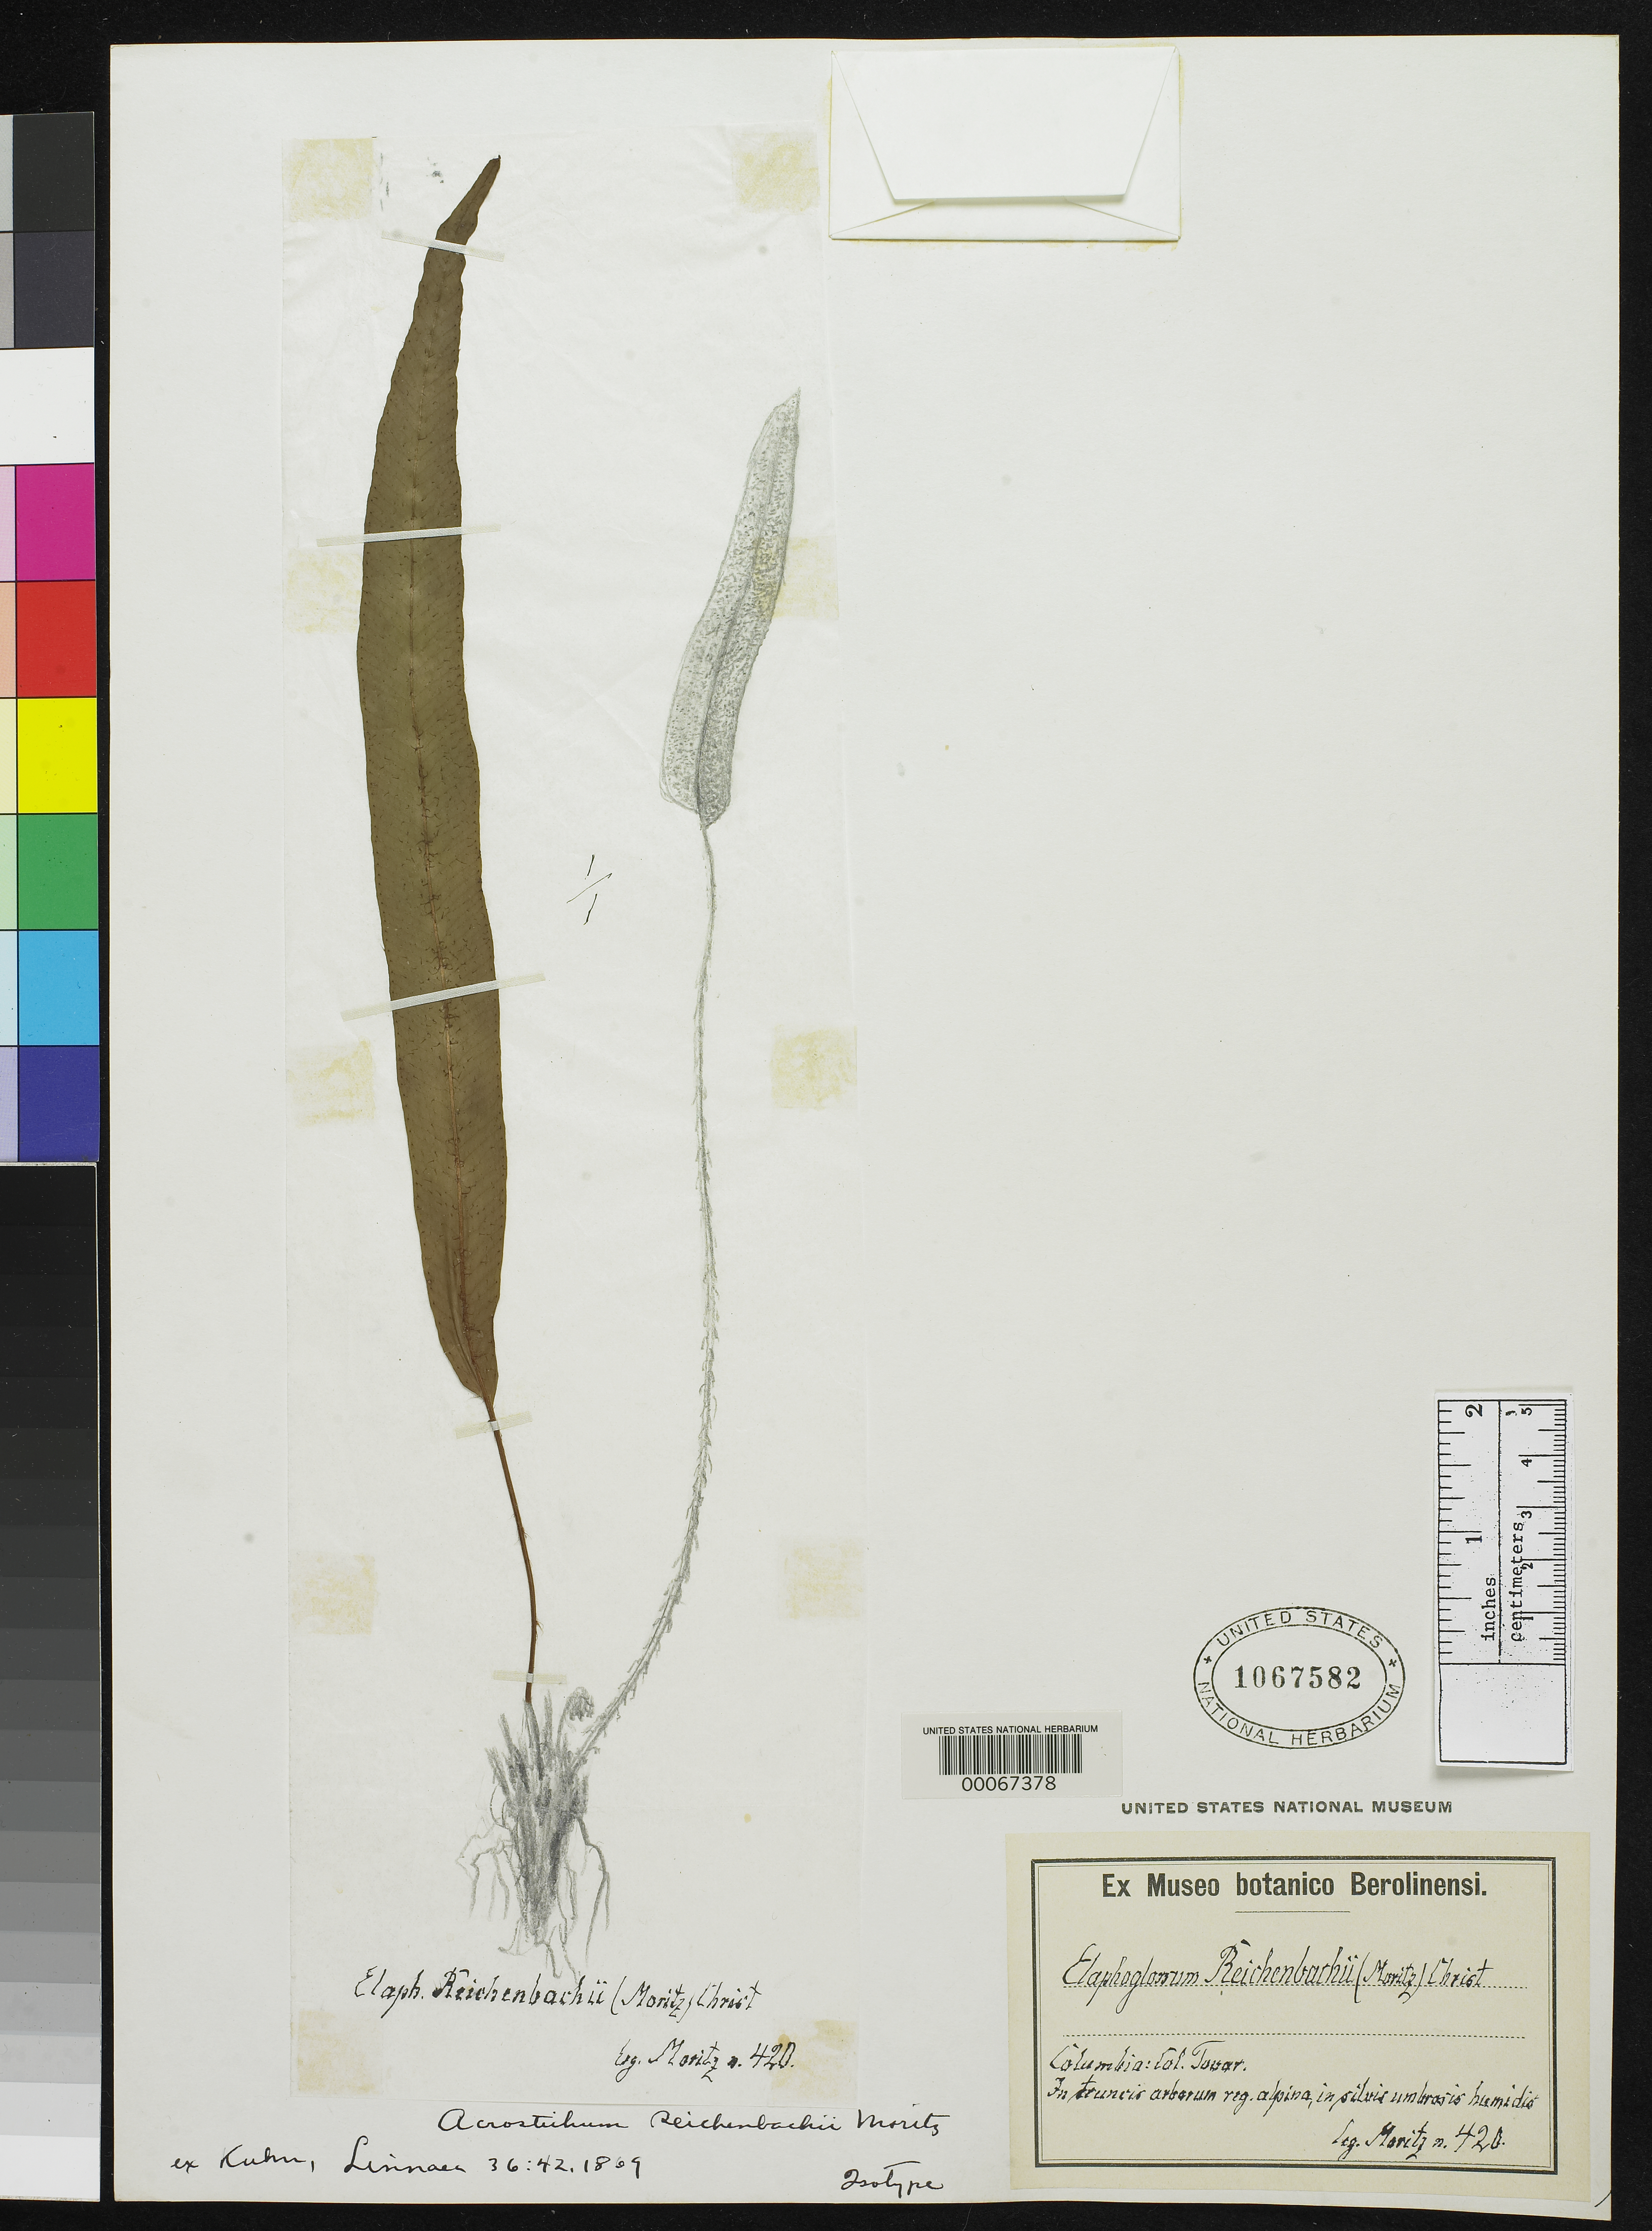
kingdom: Plantae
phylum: Tracheophyta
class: Polypodiopsida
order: Polypodiales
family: Pteridaceae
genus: Acrostichum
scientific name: Acrostichum reichenbachii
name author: Moritz ex Kuhn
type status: Type Collection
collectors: A. Moritz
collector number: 420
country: Venezuela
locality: Tovar.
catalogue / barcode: US 1067582